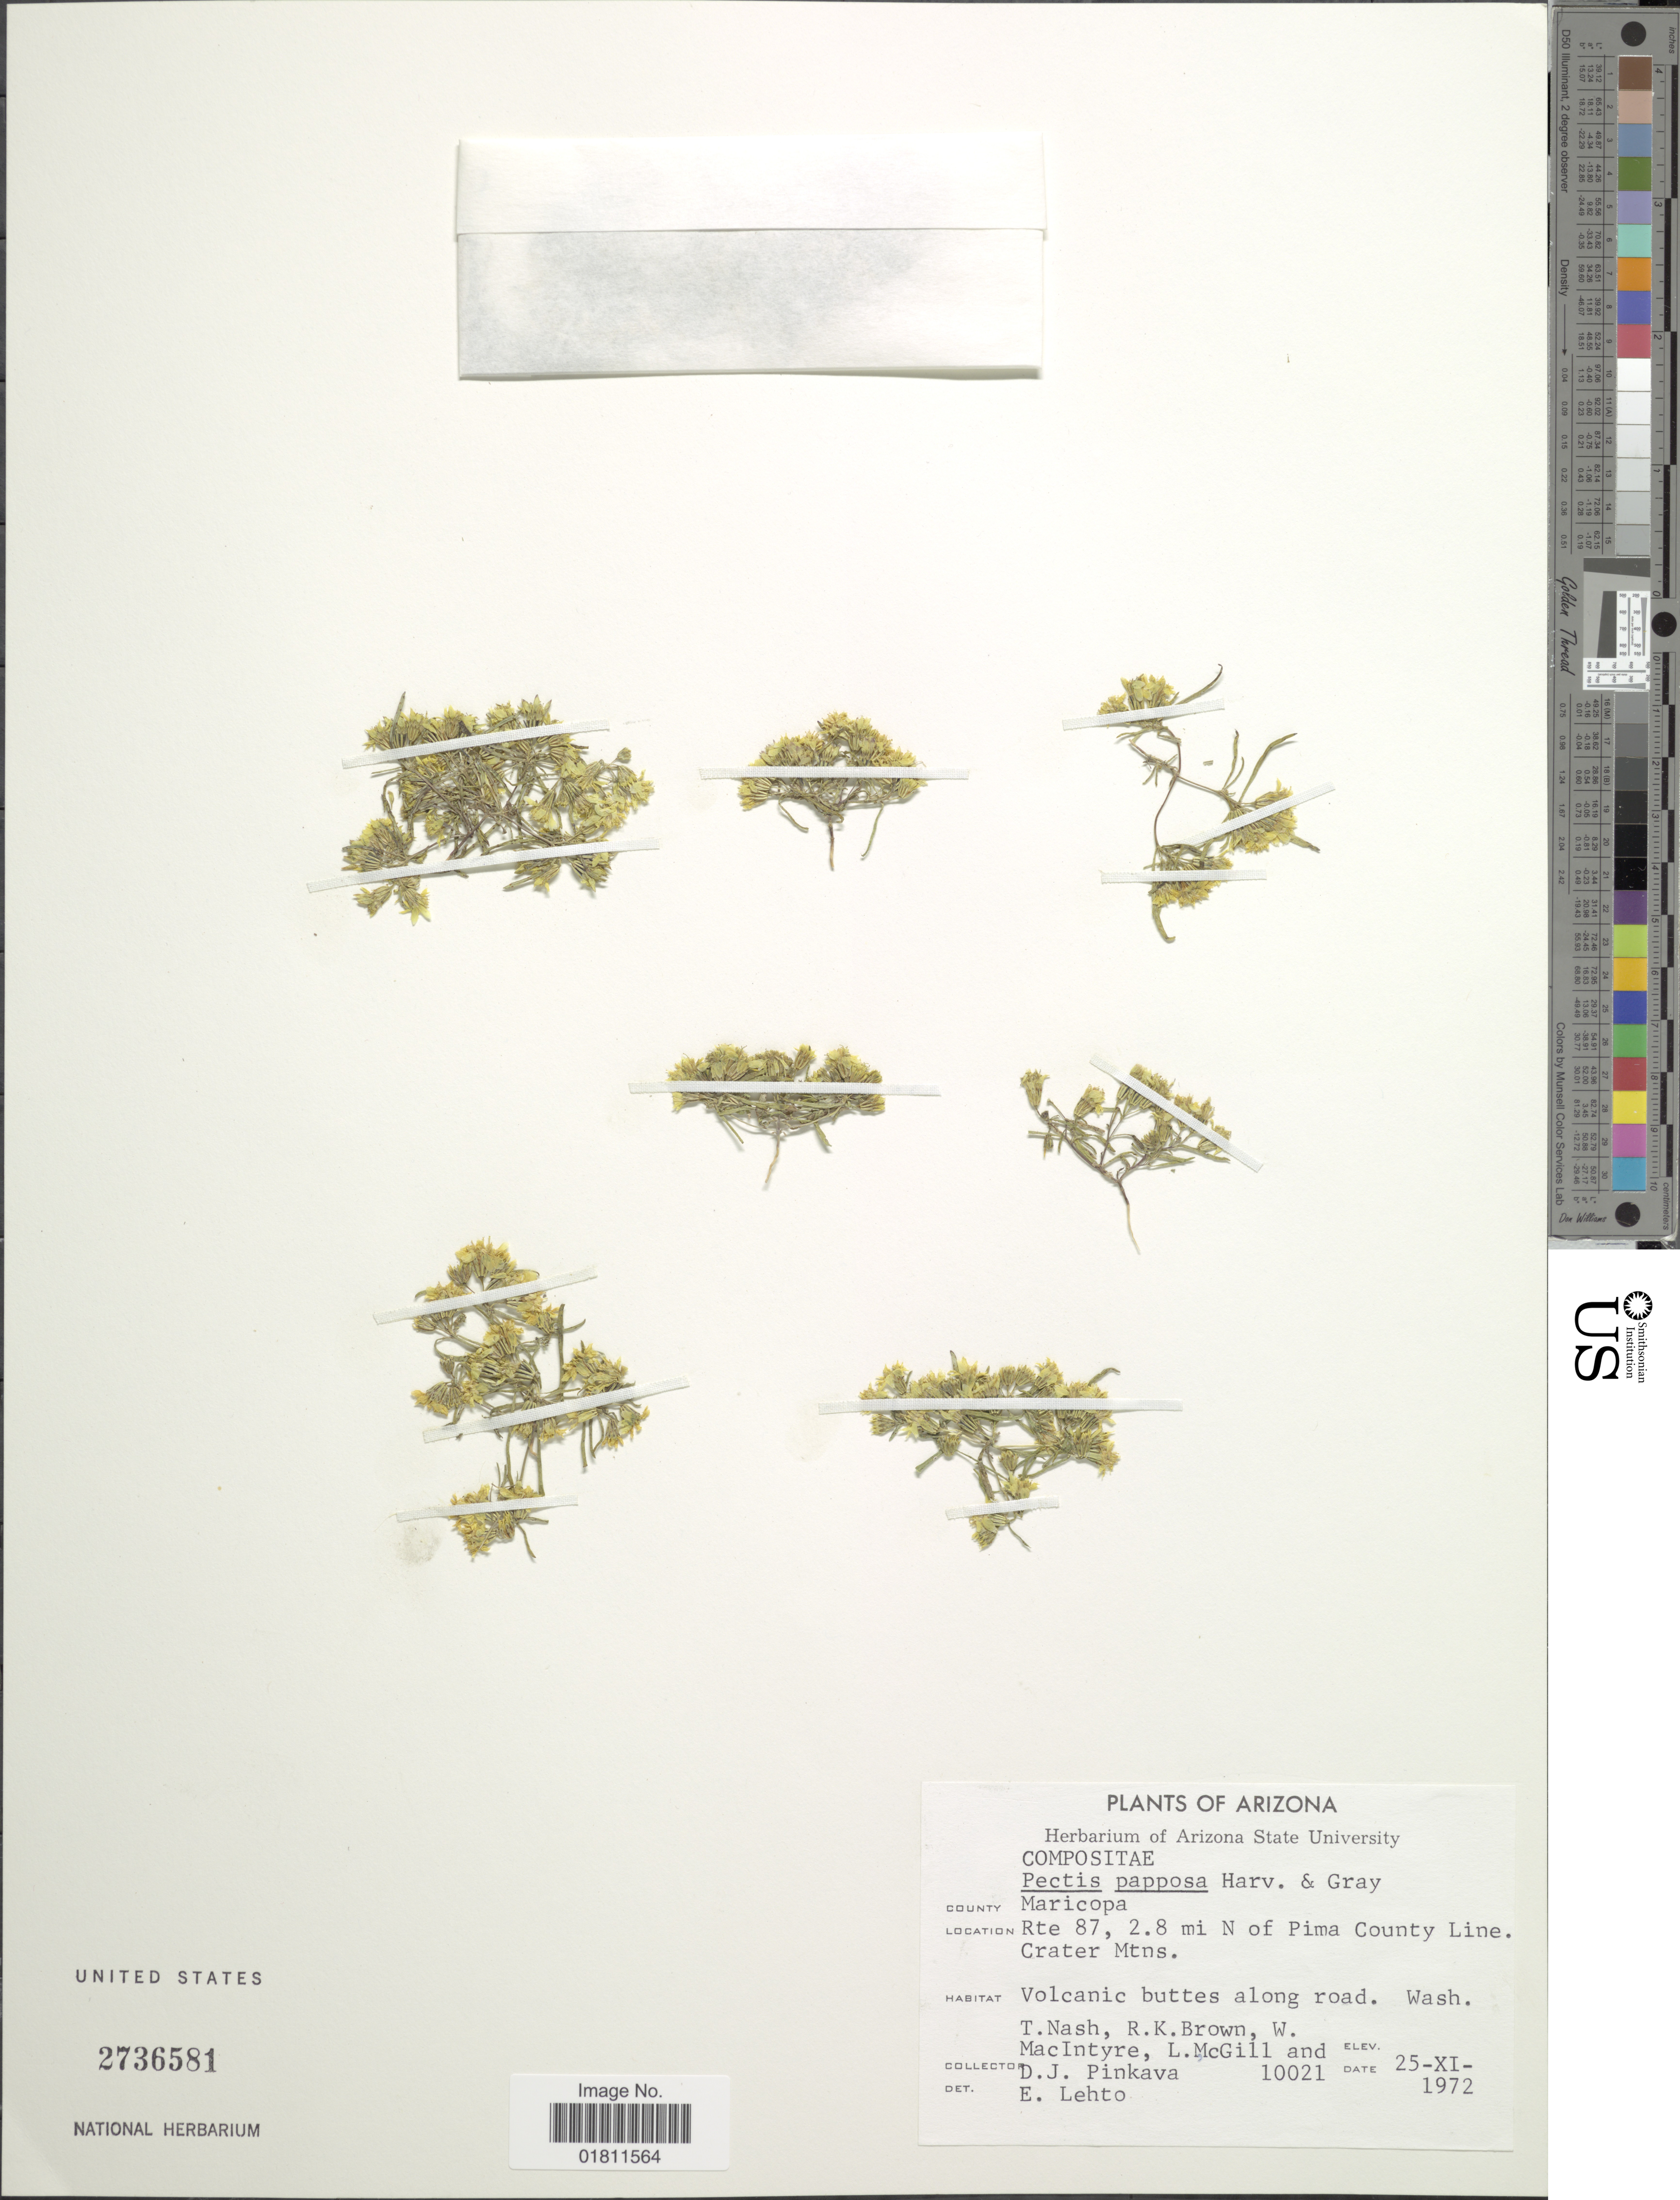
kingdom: Plantae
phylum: Tracheophyta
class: Magnoliopsida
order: Asterales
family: Asteraceae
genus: Pectis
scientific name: Pectis papposa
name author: Harv. & A. Gray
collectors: T. Nash, R. K. Brown, W. Macintyre, L. McGill & D. J. Pinkava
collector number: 10021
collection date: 1972-11-25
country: United States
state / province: Arizona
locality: County Maricopa Rte 87, 2.8 mi N of Pima County Line. Crater Mts.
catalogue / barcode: US 2736581